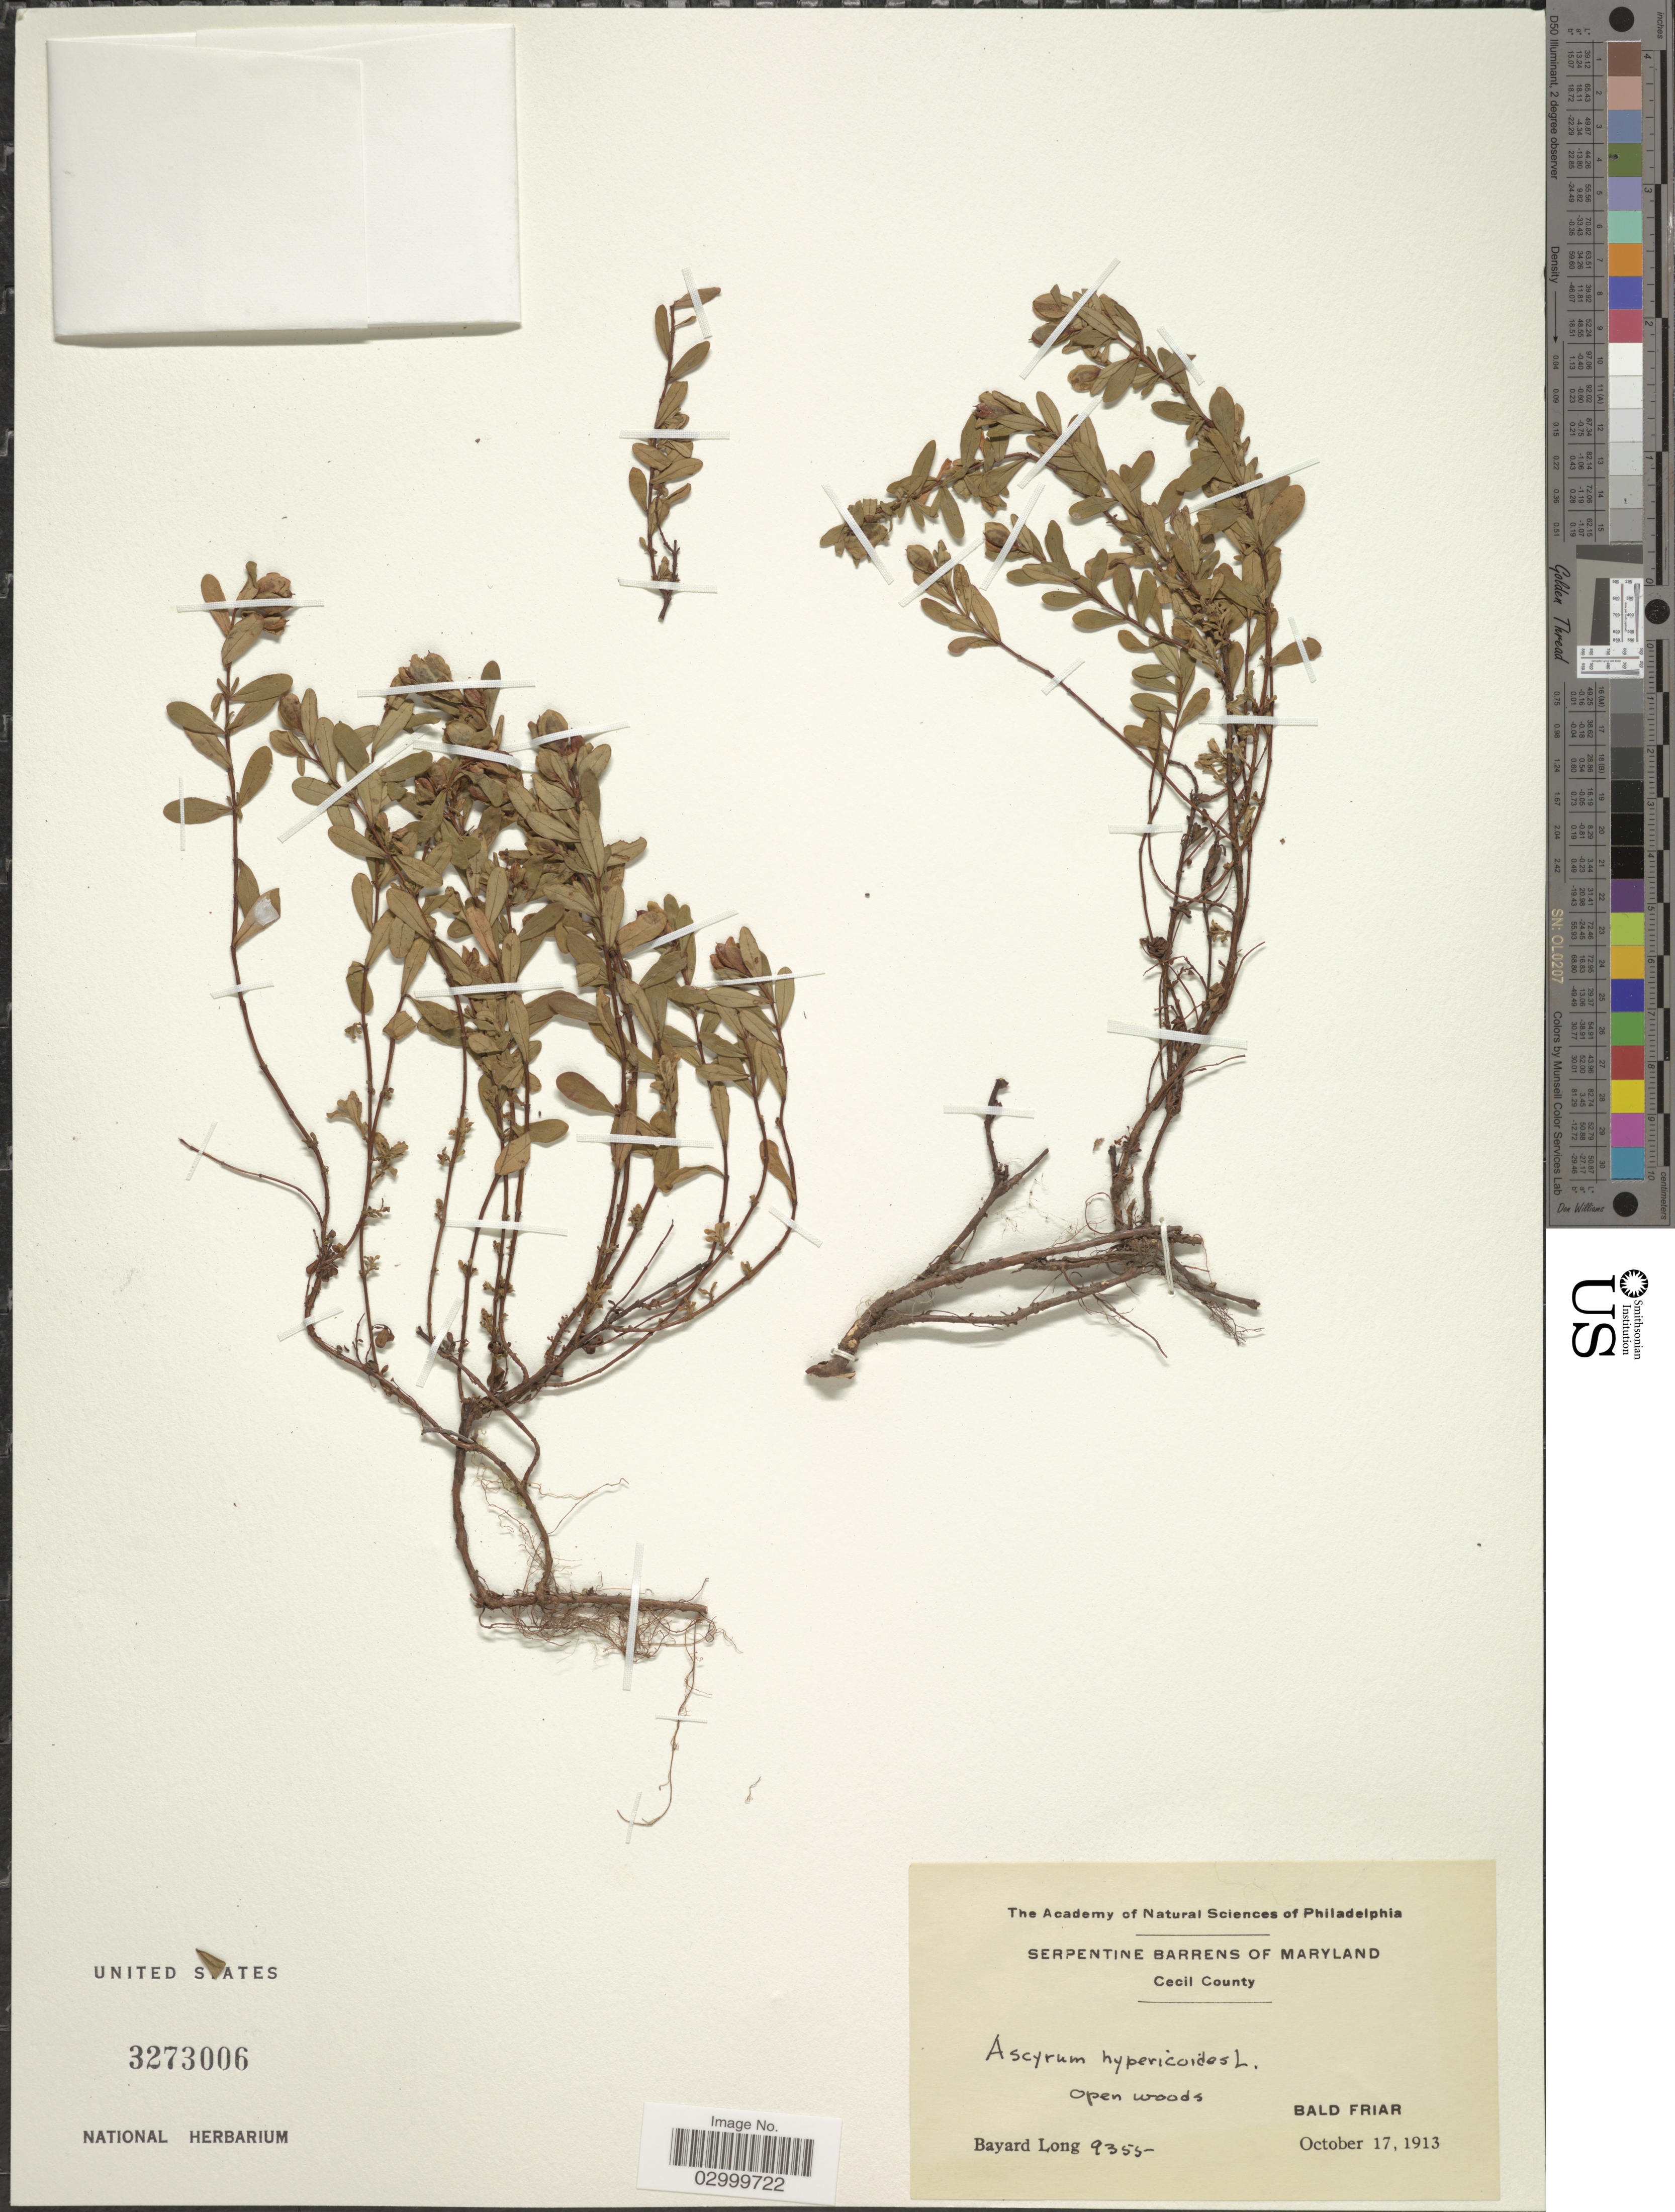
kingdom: Plantae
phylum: Tracheophyta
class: Magnoliopsida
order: Malpighiales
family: Hypericaceae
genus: Hypericum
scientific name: Hypericum stragulum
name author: W.P. Adams & N. Robson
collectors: B. Long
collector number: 9355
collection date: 1913-10-17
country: United States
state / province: Maryland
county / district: Cecil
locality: Serpentine Barrens of Maryland, Cecil County, Bald Friar.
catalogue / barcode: US 3273006